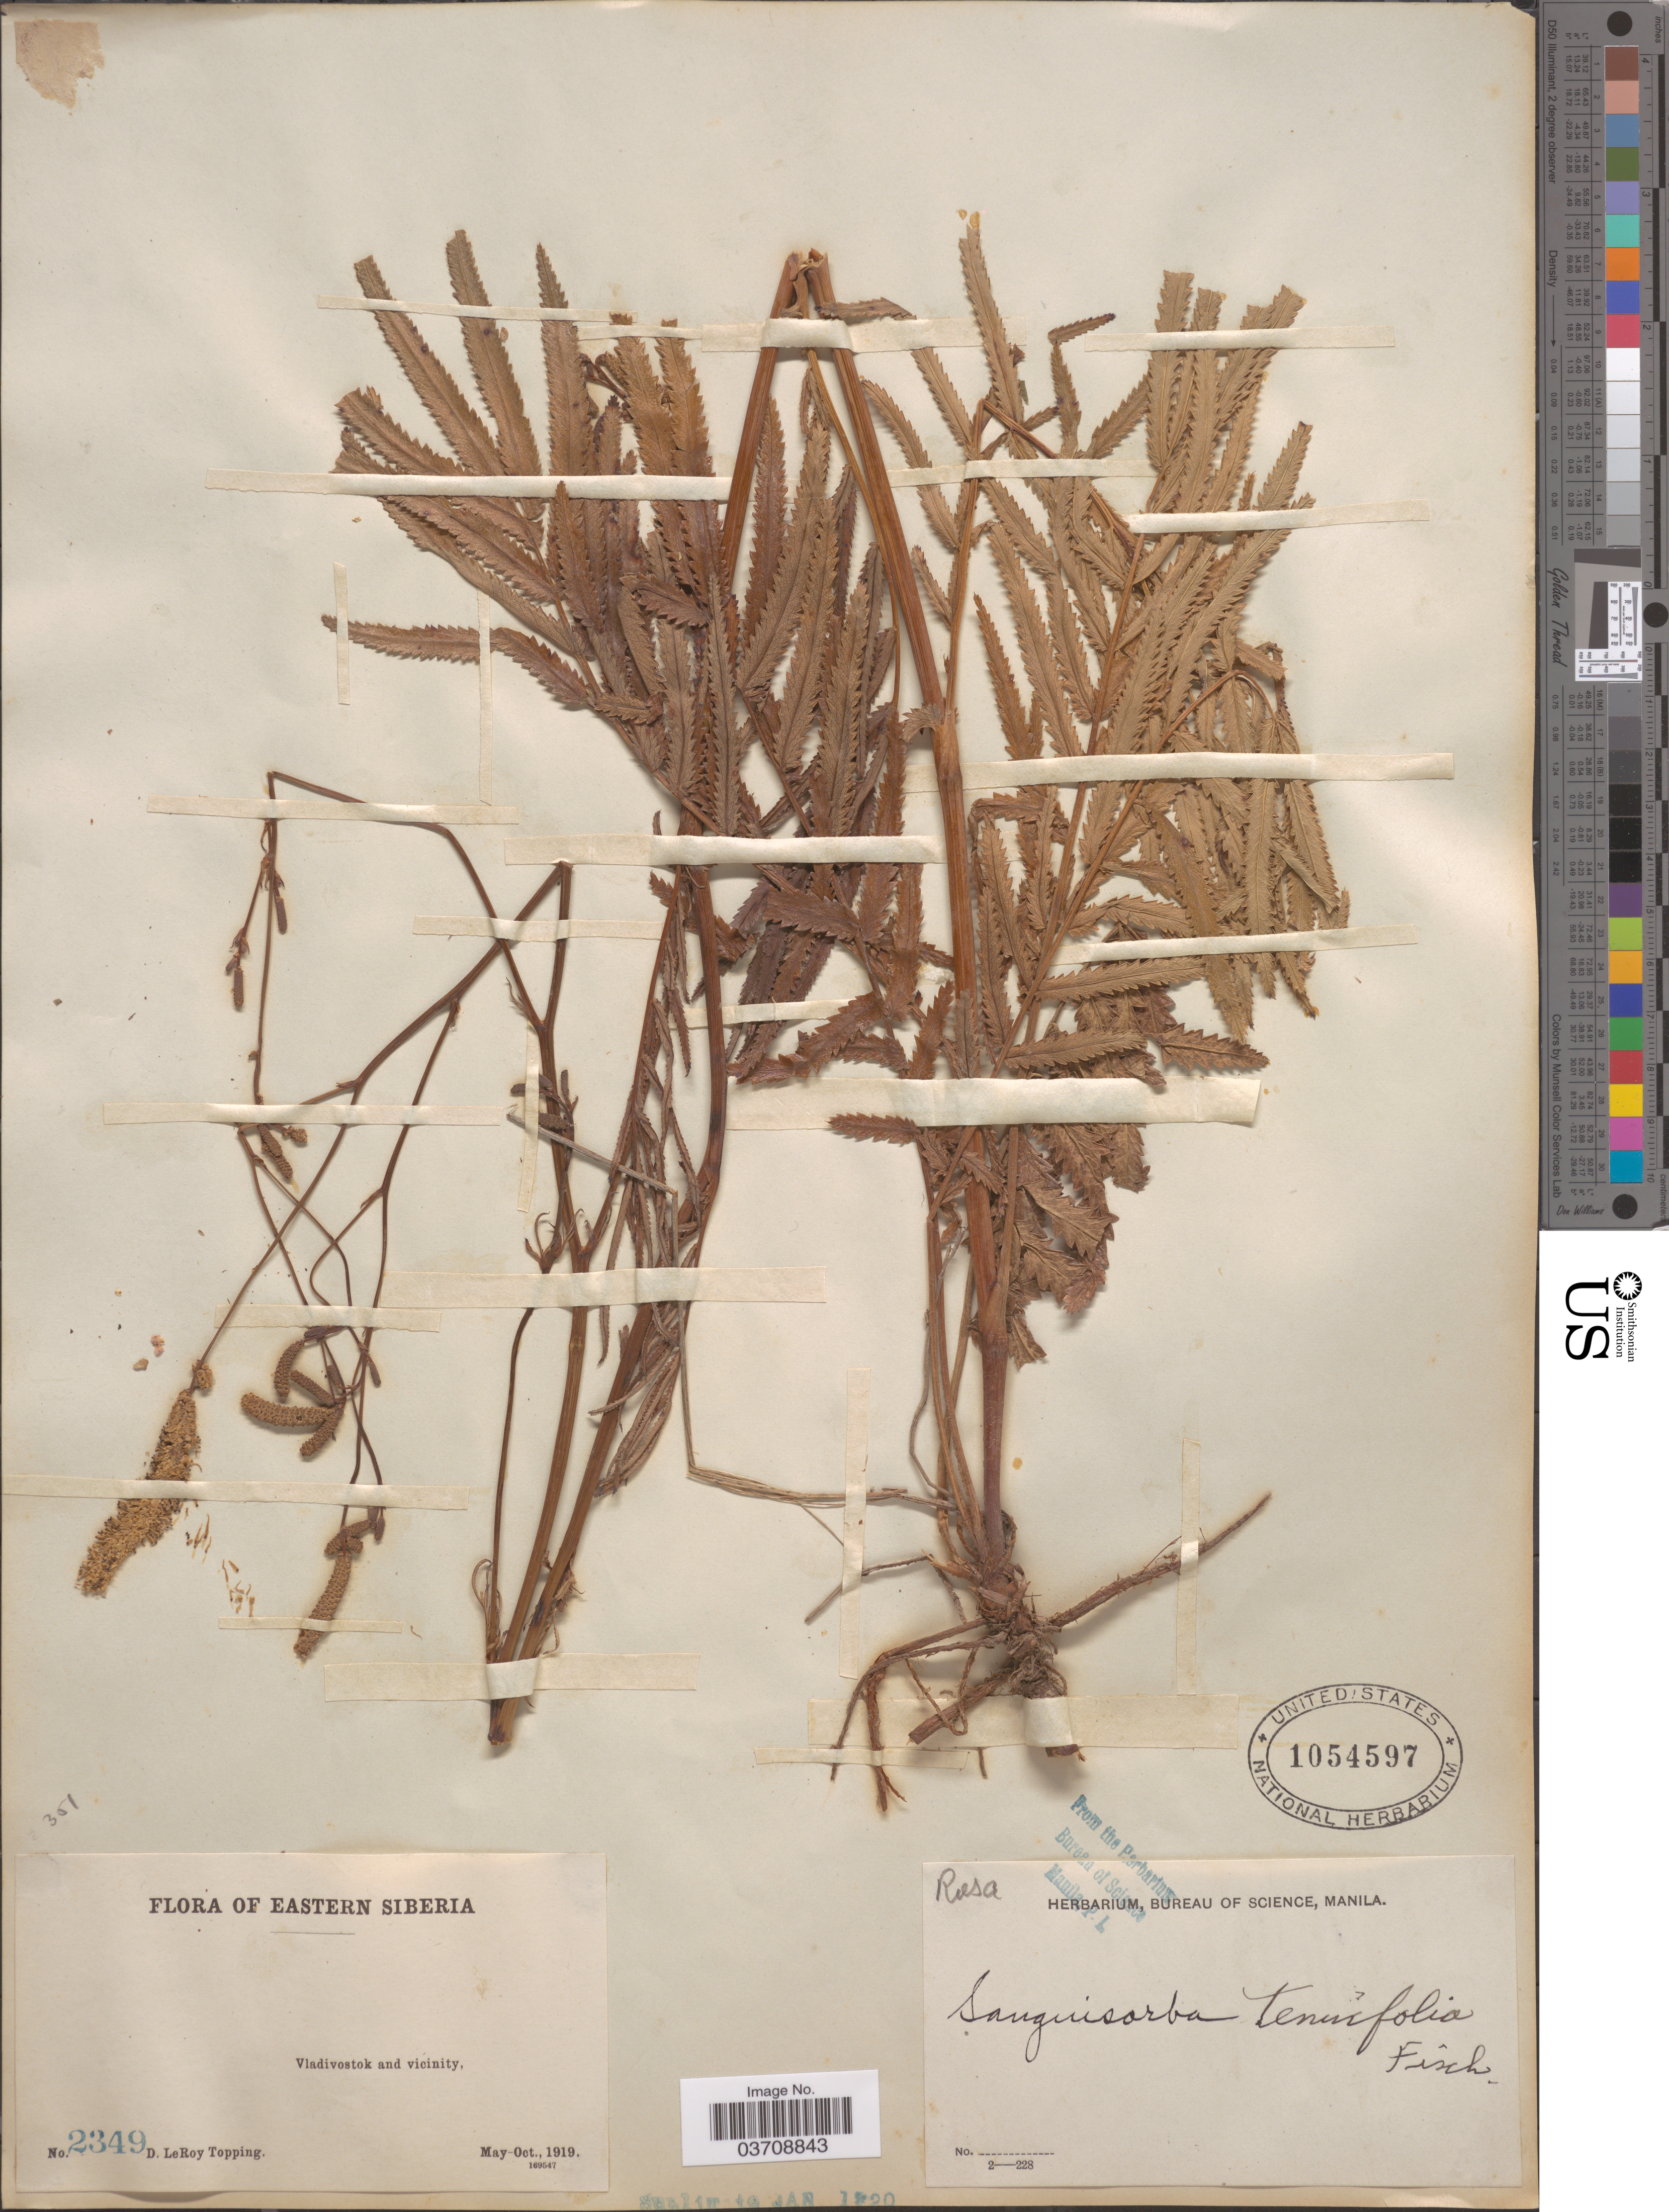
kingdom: Plantae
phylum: Tracheophyta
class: Magnoliopsida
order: Rosales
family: Rosaceae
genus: Sanguisorba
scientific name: Sanguisorba tenuifolia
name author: Fisch. ex Link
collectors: D. L. Topping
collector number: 2349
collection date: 1919-05/1919-10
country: Russian Federation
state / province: Primorsky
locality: Eastern Siberia. Vladivostok and vicinity.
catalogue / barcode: US 1054597